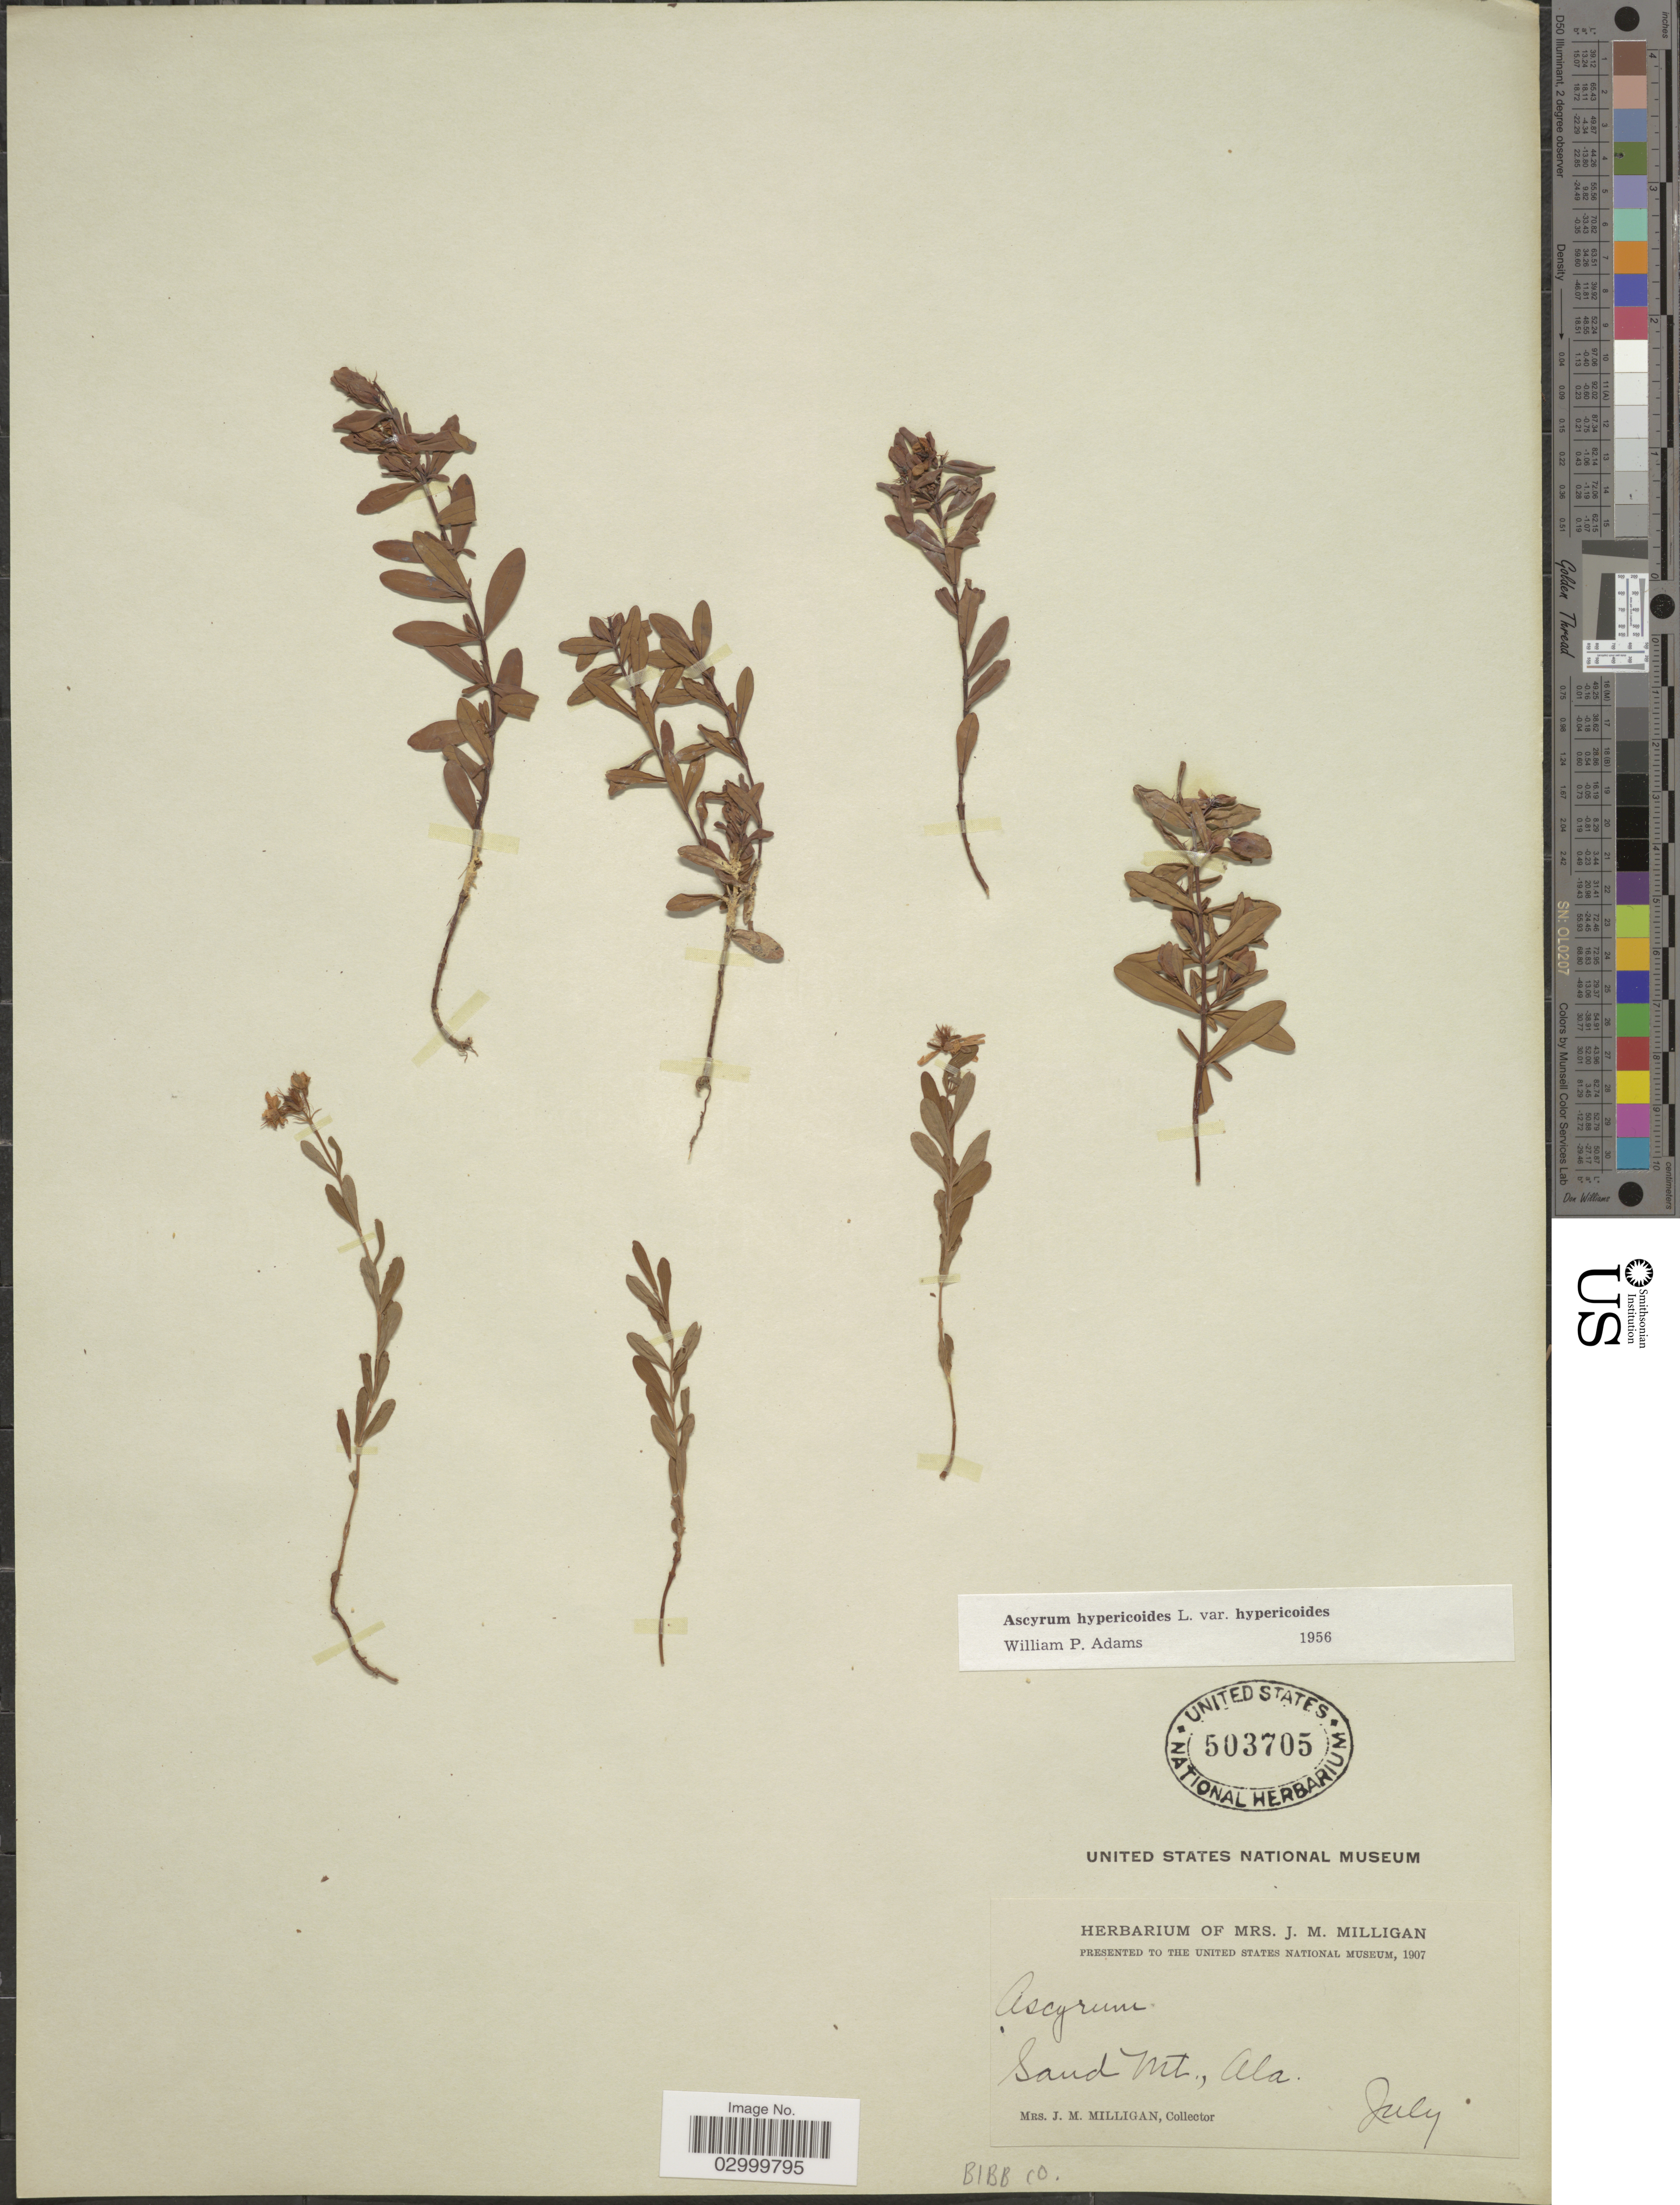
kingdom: Plantae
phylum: Tracheophyta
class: Magnoliopsida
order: Malpighiales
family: Hypericaceae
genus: Hypericum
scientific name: Hypericum hypericoides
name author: (L.) Crantz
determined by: Strong, Mark T., (BOT), Smithsonian Institution - National Museum of Natural History (UNITED STATES)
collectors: J. Milligan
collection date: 1907-07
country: United States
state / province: Alabama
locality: Sand Mt., Bibb Co.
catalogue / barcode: US 503705